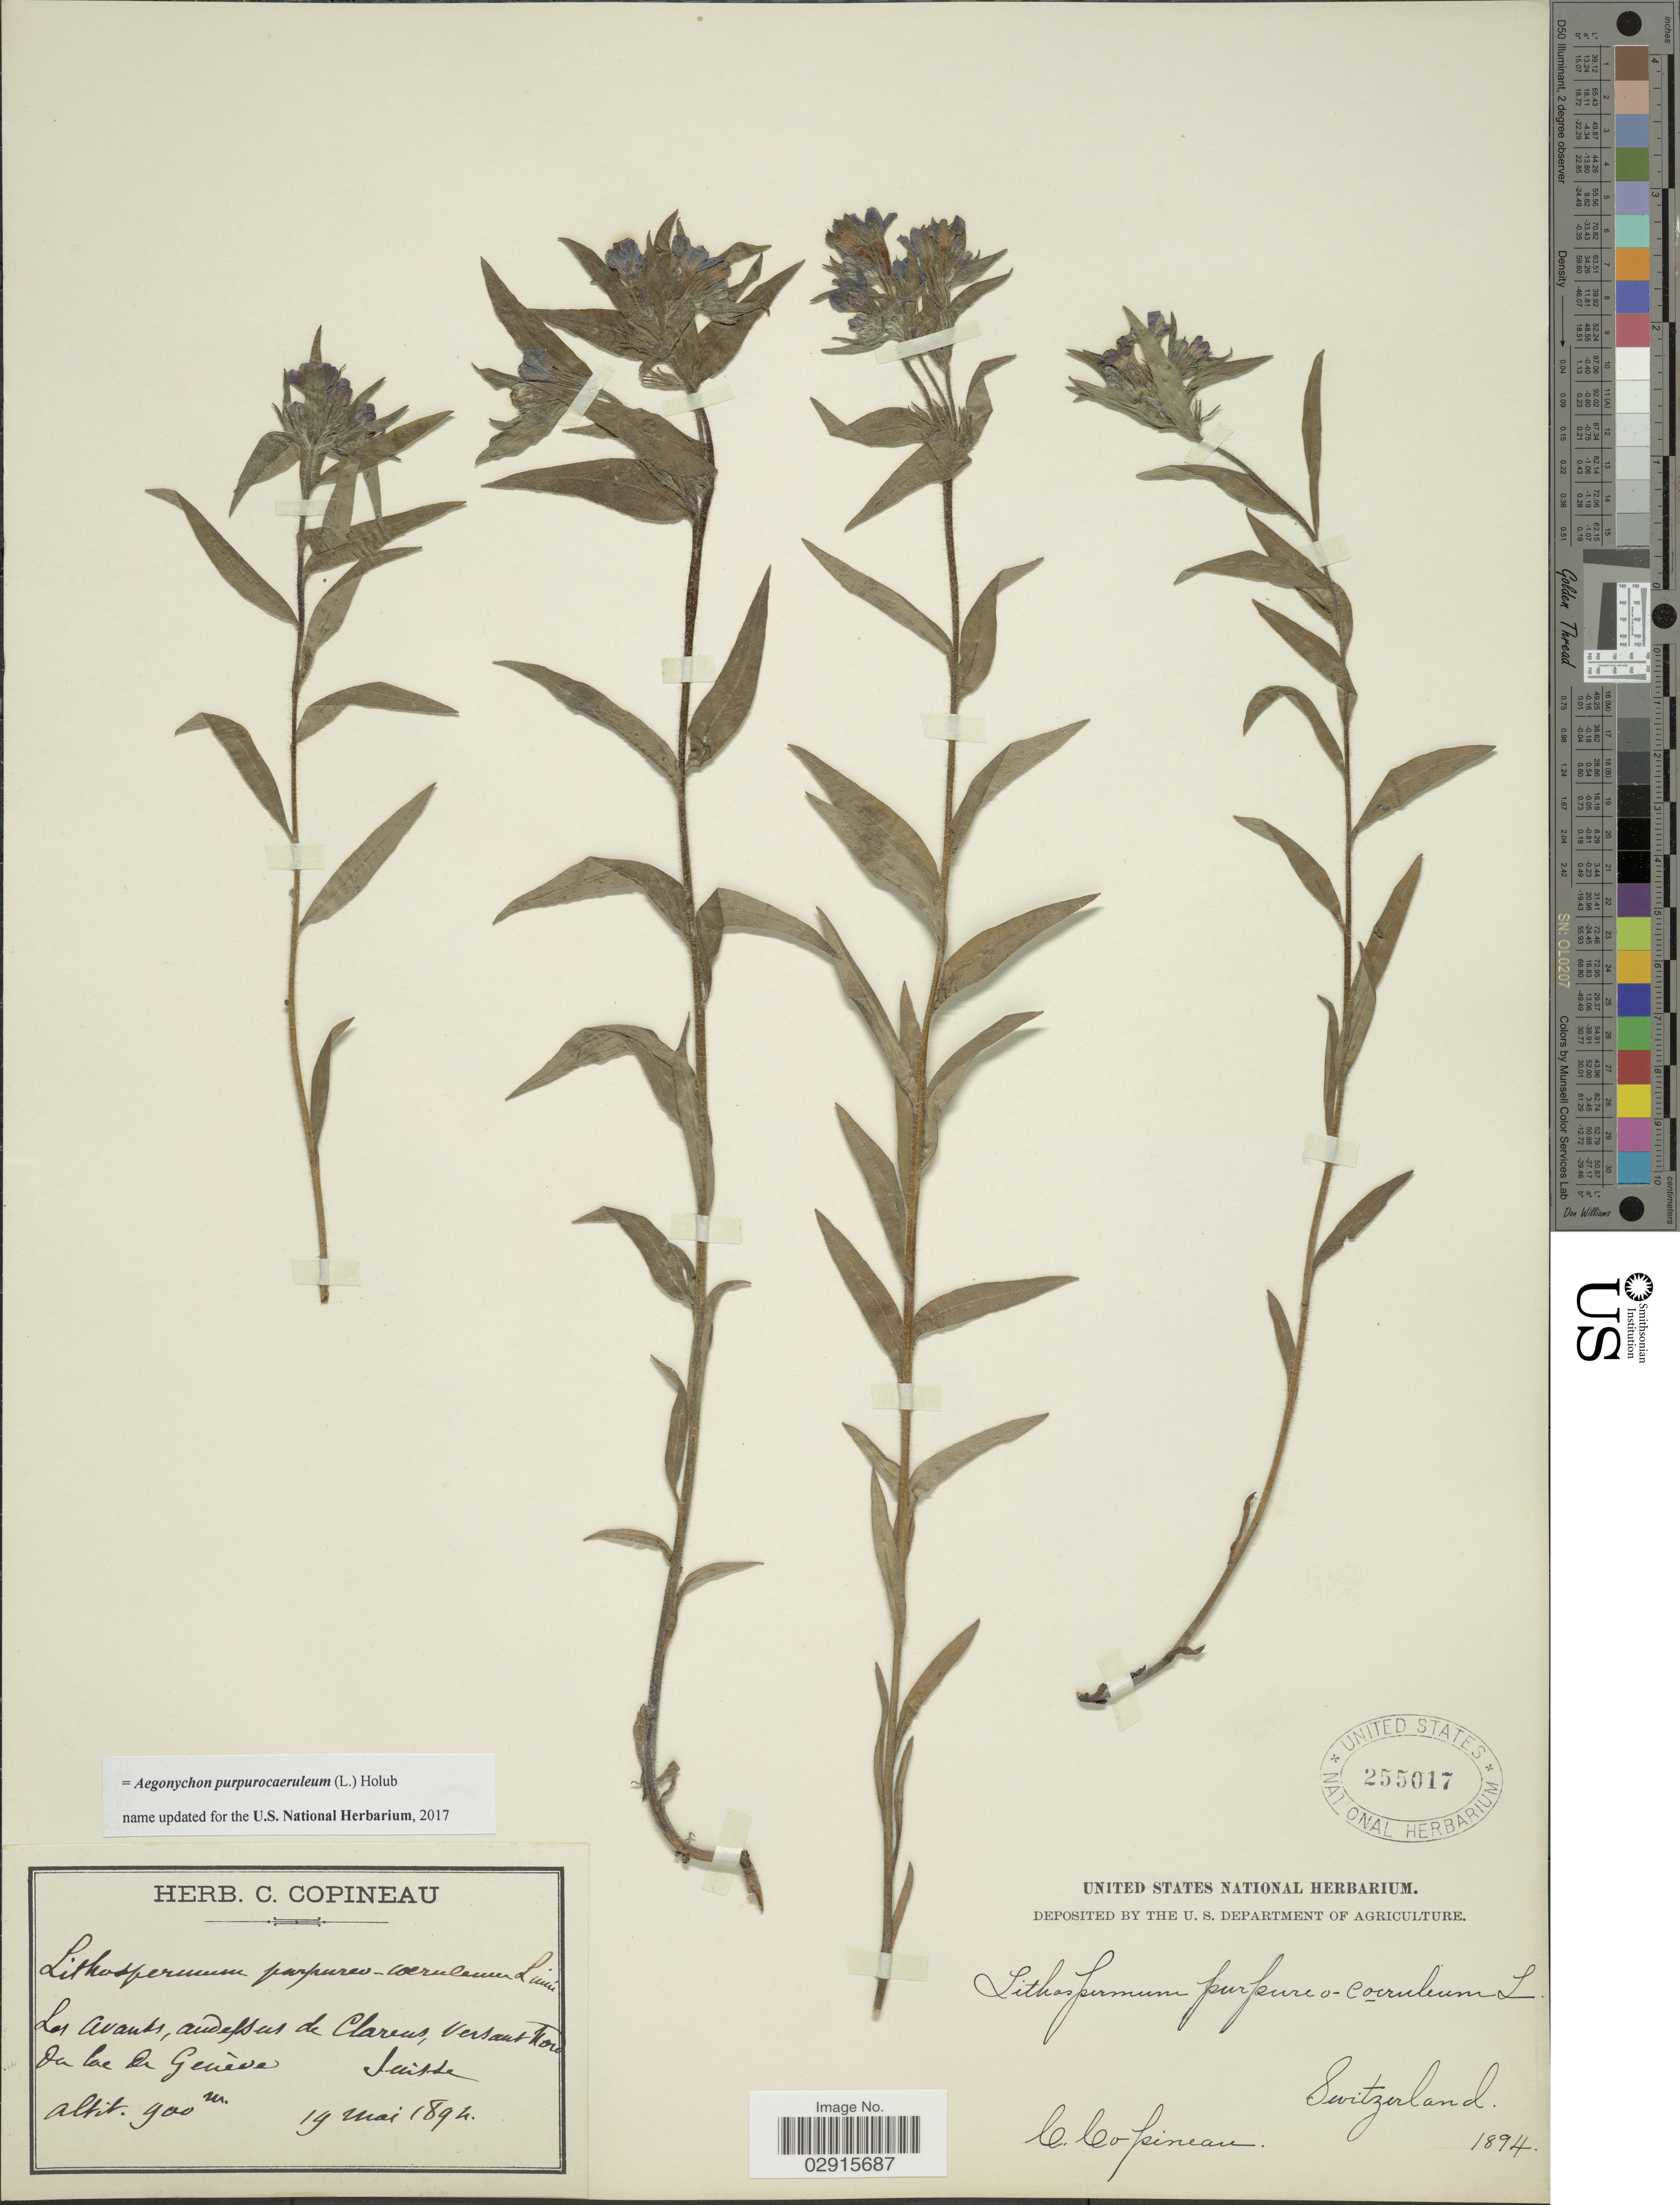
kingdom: Plantae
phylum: Tracheophyta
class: Magnoliopsida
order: Boraginales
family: Boraginaceae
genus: Aegonychon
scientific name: Aegonychon purpurocaeruleum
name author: (L.) Holub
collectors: C. Copineau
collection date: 1894-05-19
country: Switzerland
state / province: Genève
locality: Les avants, andefsus de Clarens, versant nord du lac de Genève.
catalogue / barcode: US 255017